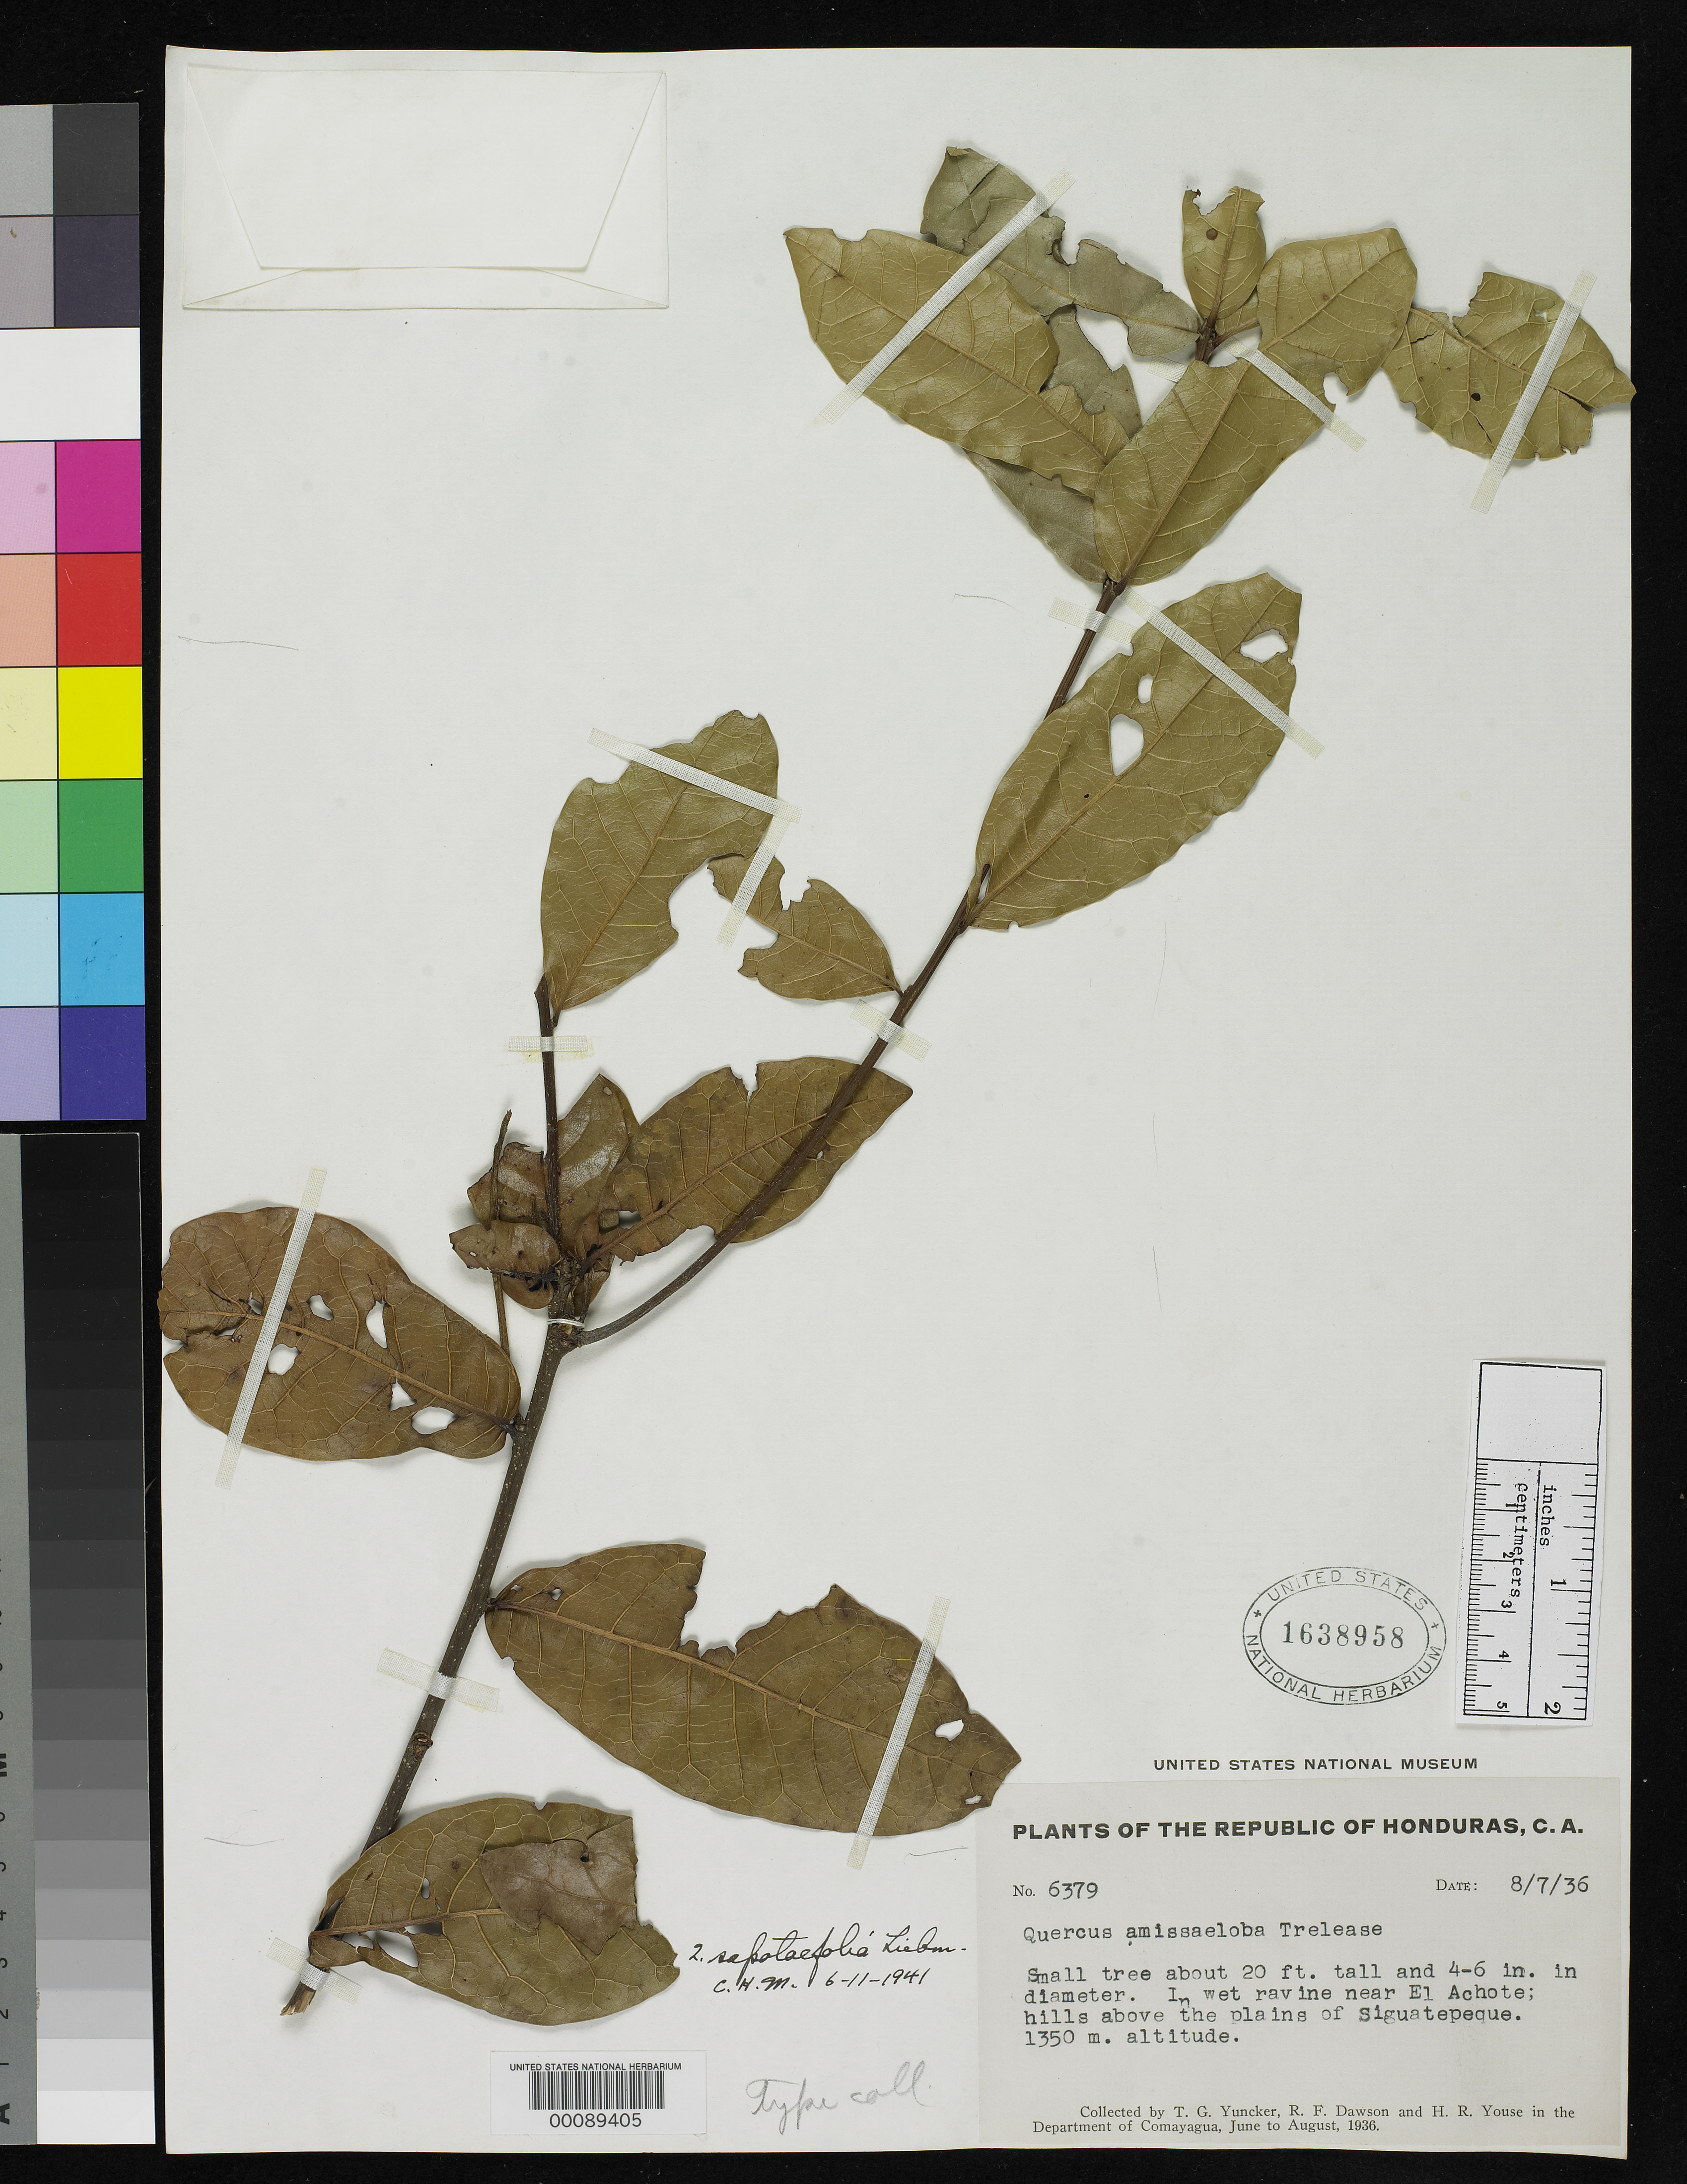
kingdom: Plantae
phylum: Tracheophyta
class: Magnoliopsida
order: Fagales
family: Fagaceae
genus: Quercus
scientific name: Quercus amissaeloba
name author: Trel. in Yunck.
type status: Type Collection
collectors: T. G. Yuncker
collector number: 6379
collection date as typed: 07 Aug 1936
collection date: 1936-08-07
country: Honduras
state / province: Comayagua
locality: Near El Achote, above Siguatepeque.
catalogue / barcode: US 1638958